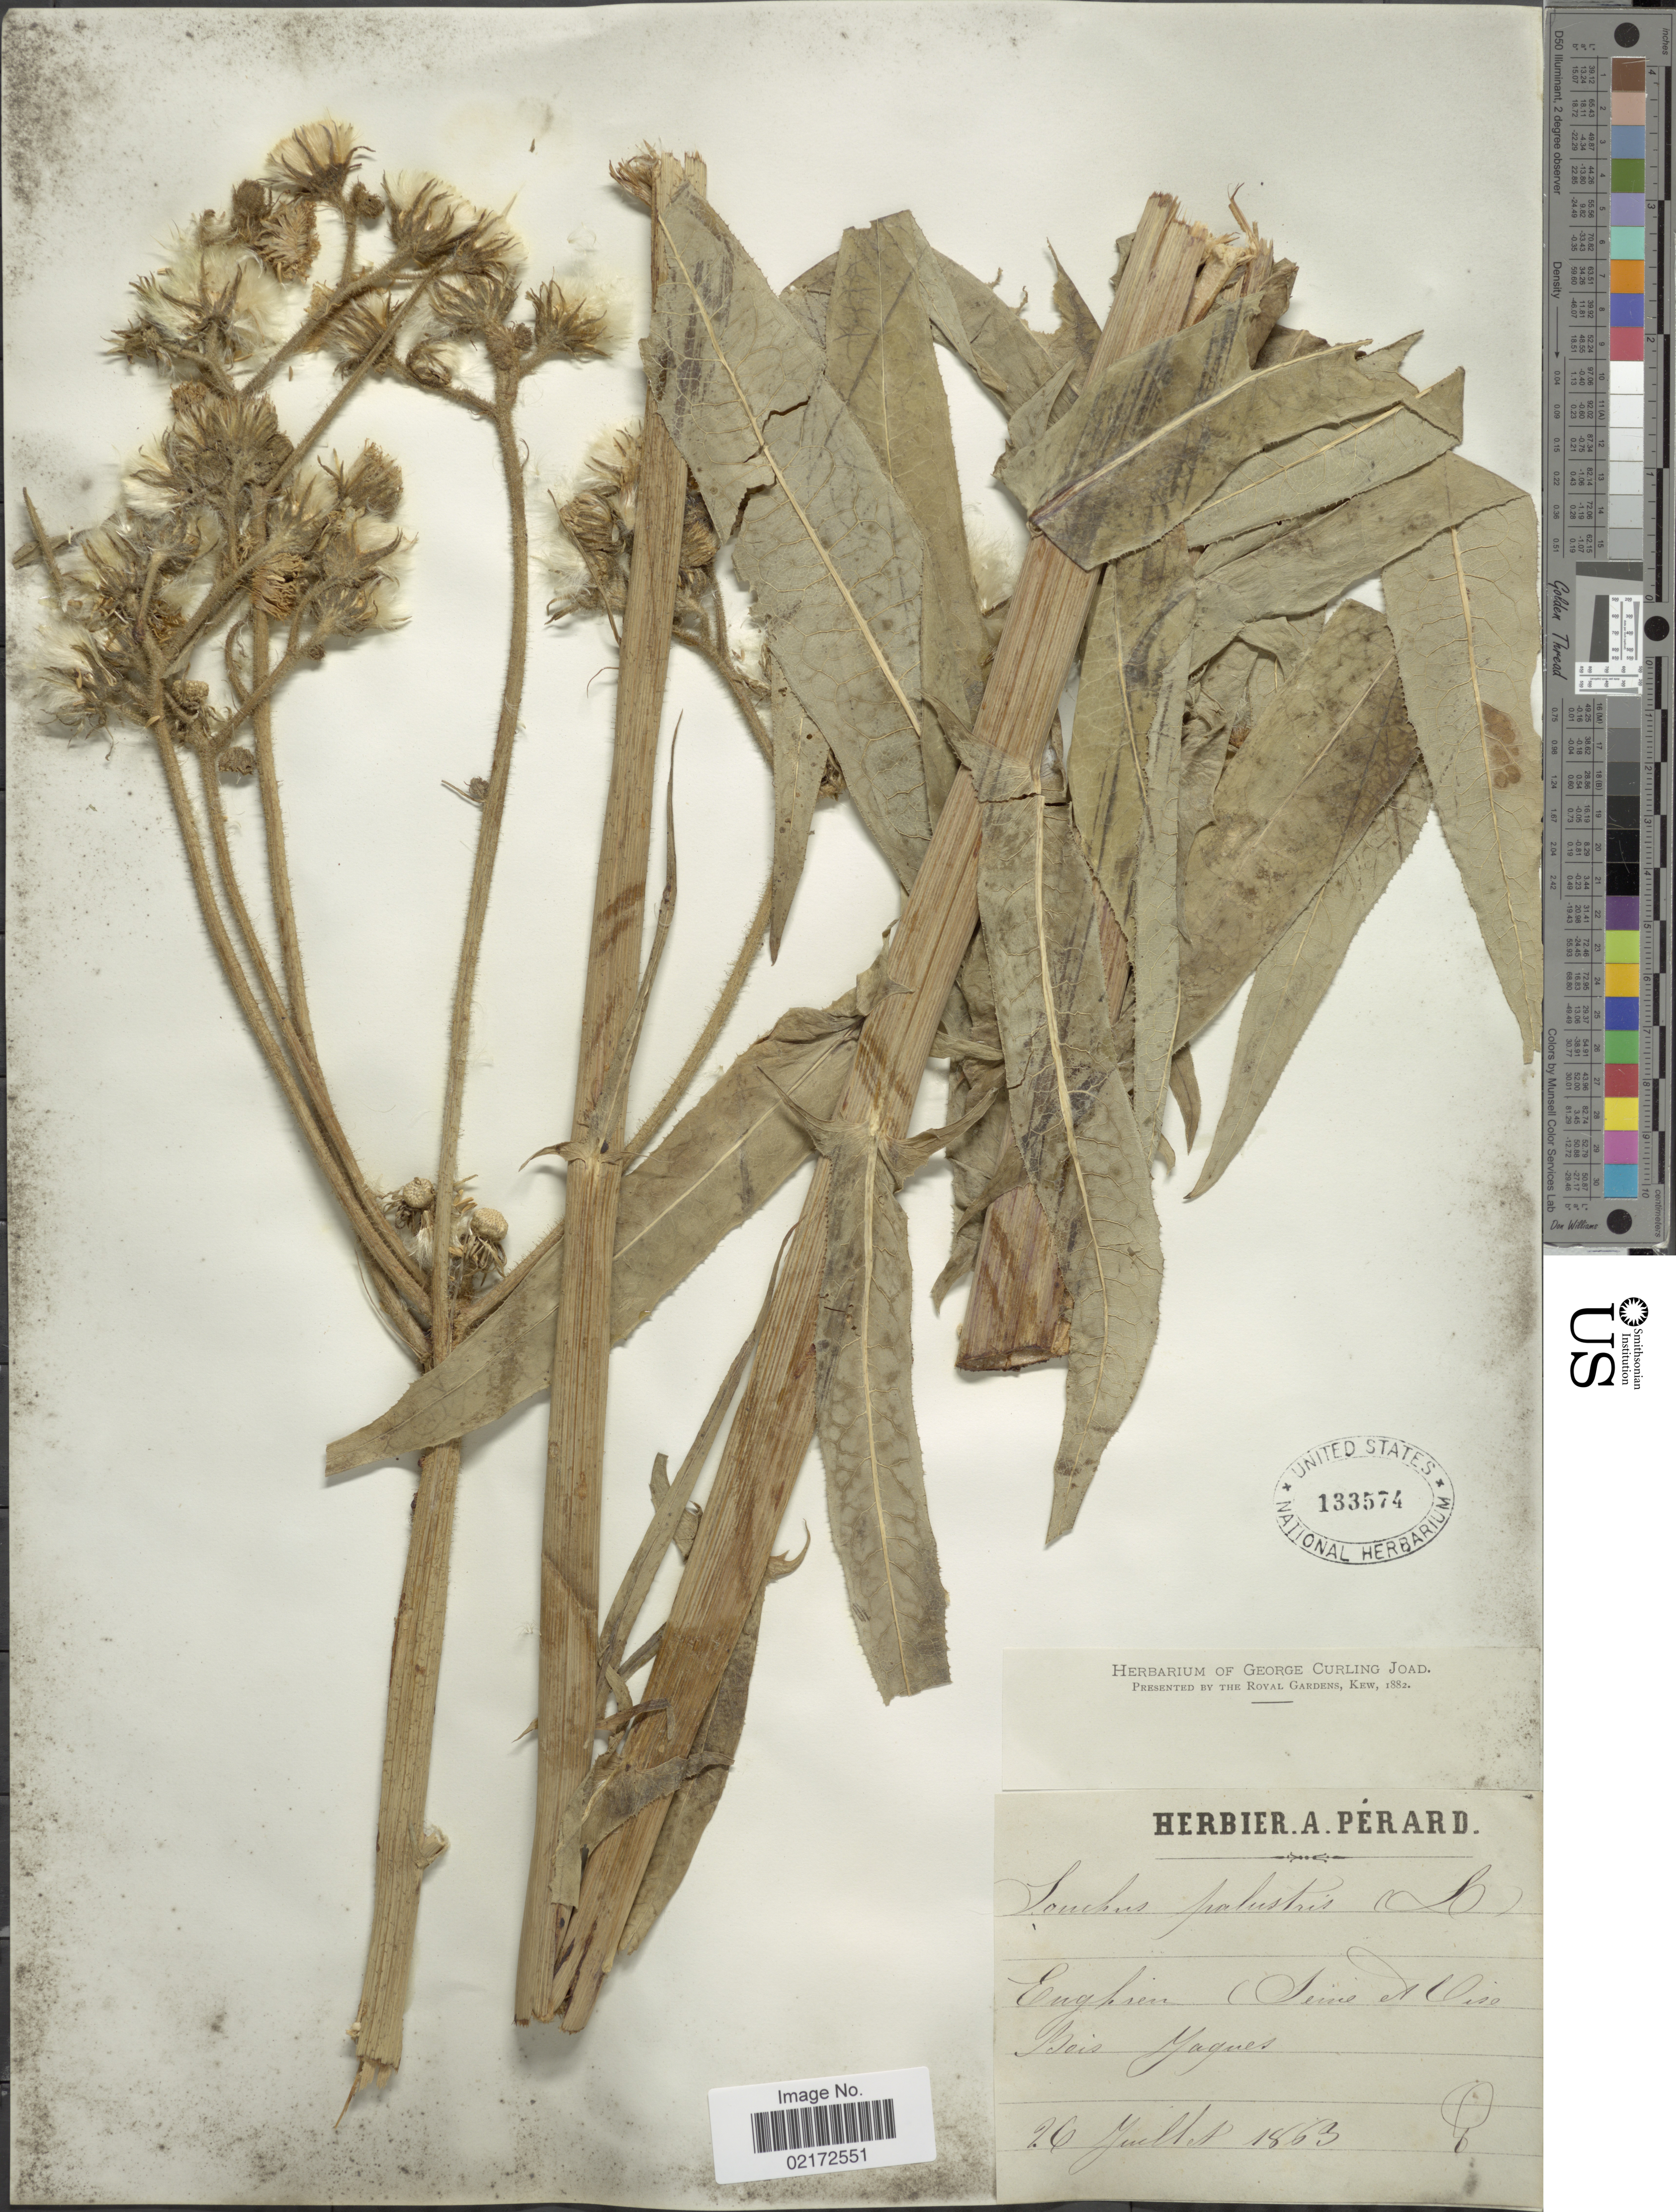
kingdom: Plantae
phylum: Tracheophyta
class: Magnoliopsida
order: Asterales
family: Asteraceae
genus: Sonchus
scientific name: Sonchus palustris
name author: L.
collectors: ex herb. A. Perard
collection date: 1863-07-26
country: France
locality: Enghsen, Seine et Oise, Bois Jaques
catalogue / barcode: US 133574